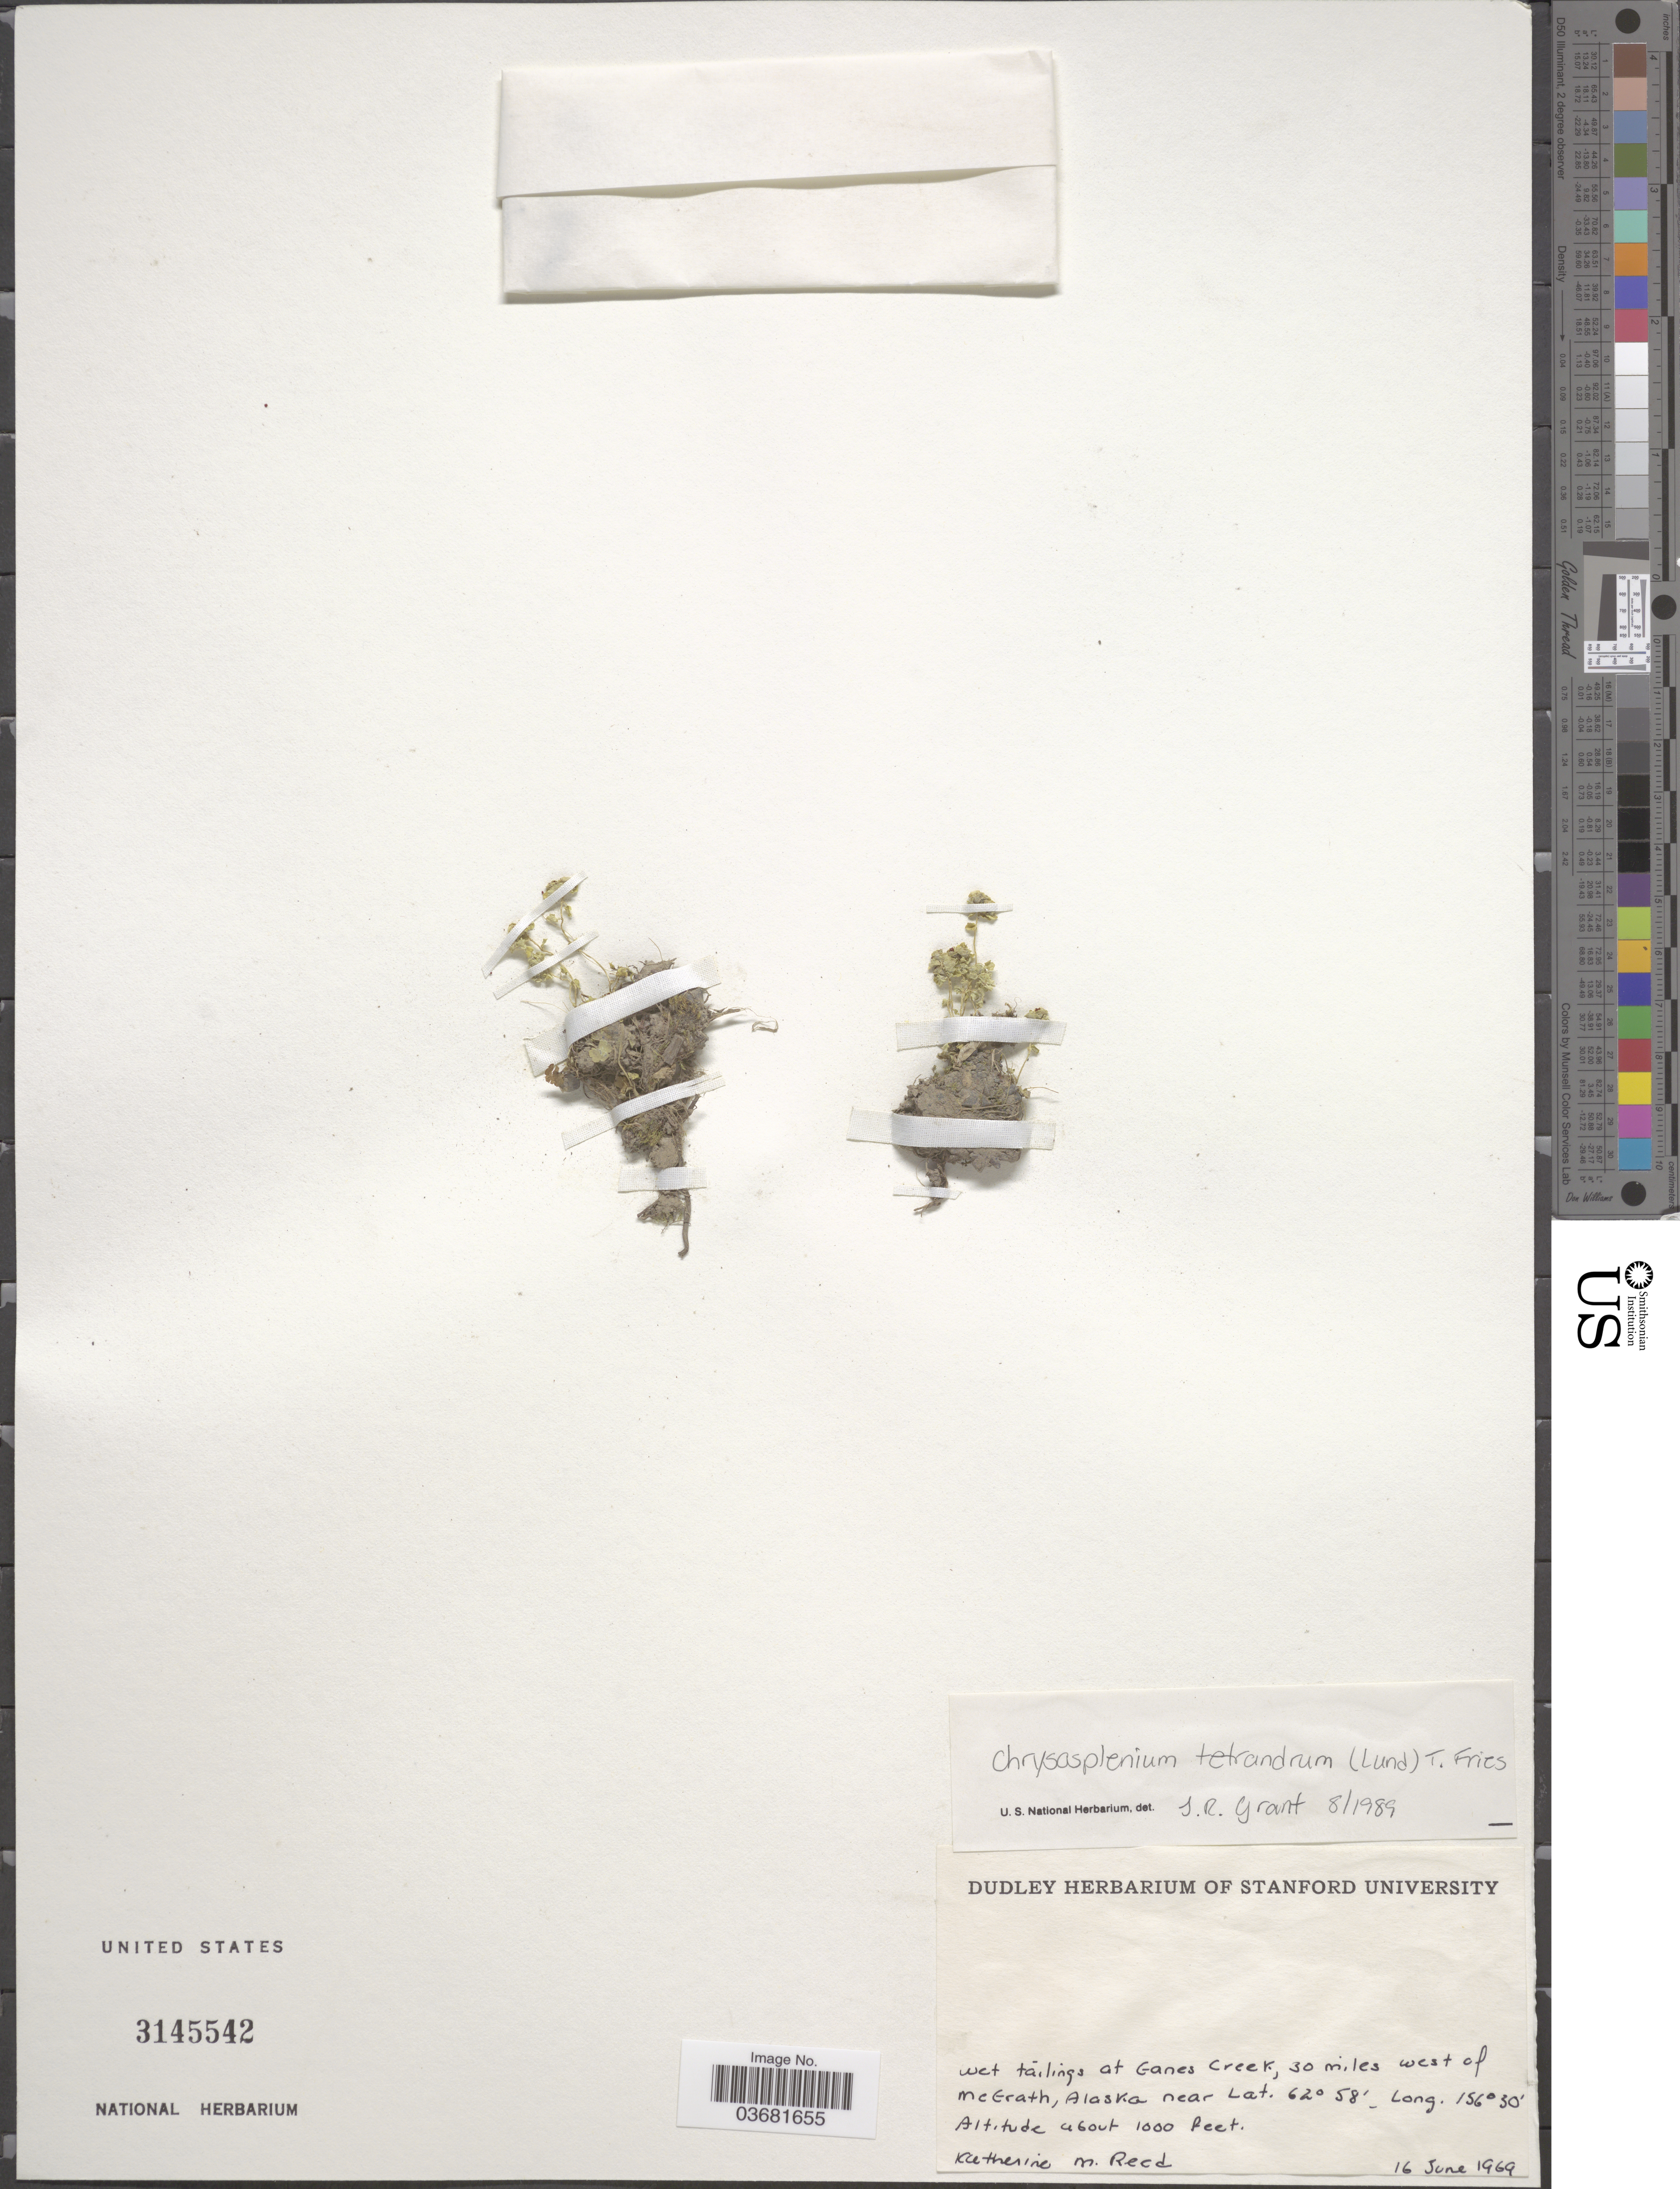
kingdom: Plantae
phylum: Tracheophyta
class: Magnoliopsida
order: Saxifragales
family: Saxifragaceae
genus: Chrysosplenium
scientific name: Chrysosplenium tetrandrum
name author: (N. Lund) Th. Fr.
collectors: K. Reed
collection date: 1969-06-16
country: United States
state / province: Alaska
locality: Wet tailings at Ganes Creek, 30 miles west of McErath.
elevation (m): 305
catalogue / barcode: US 3145542